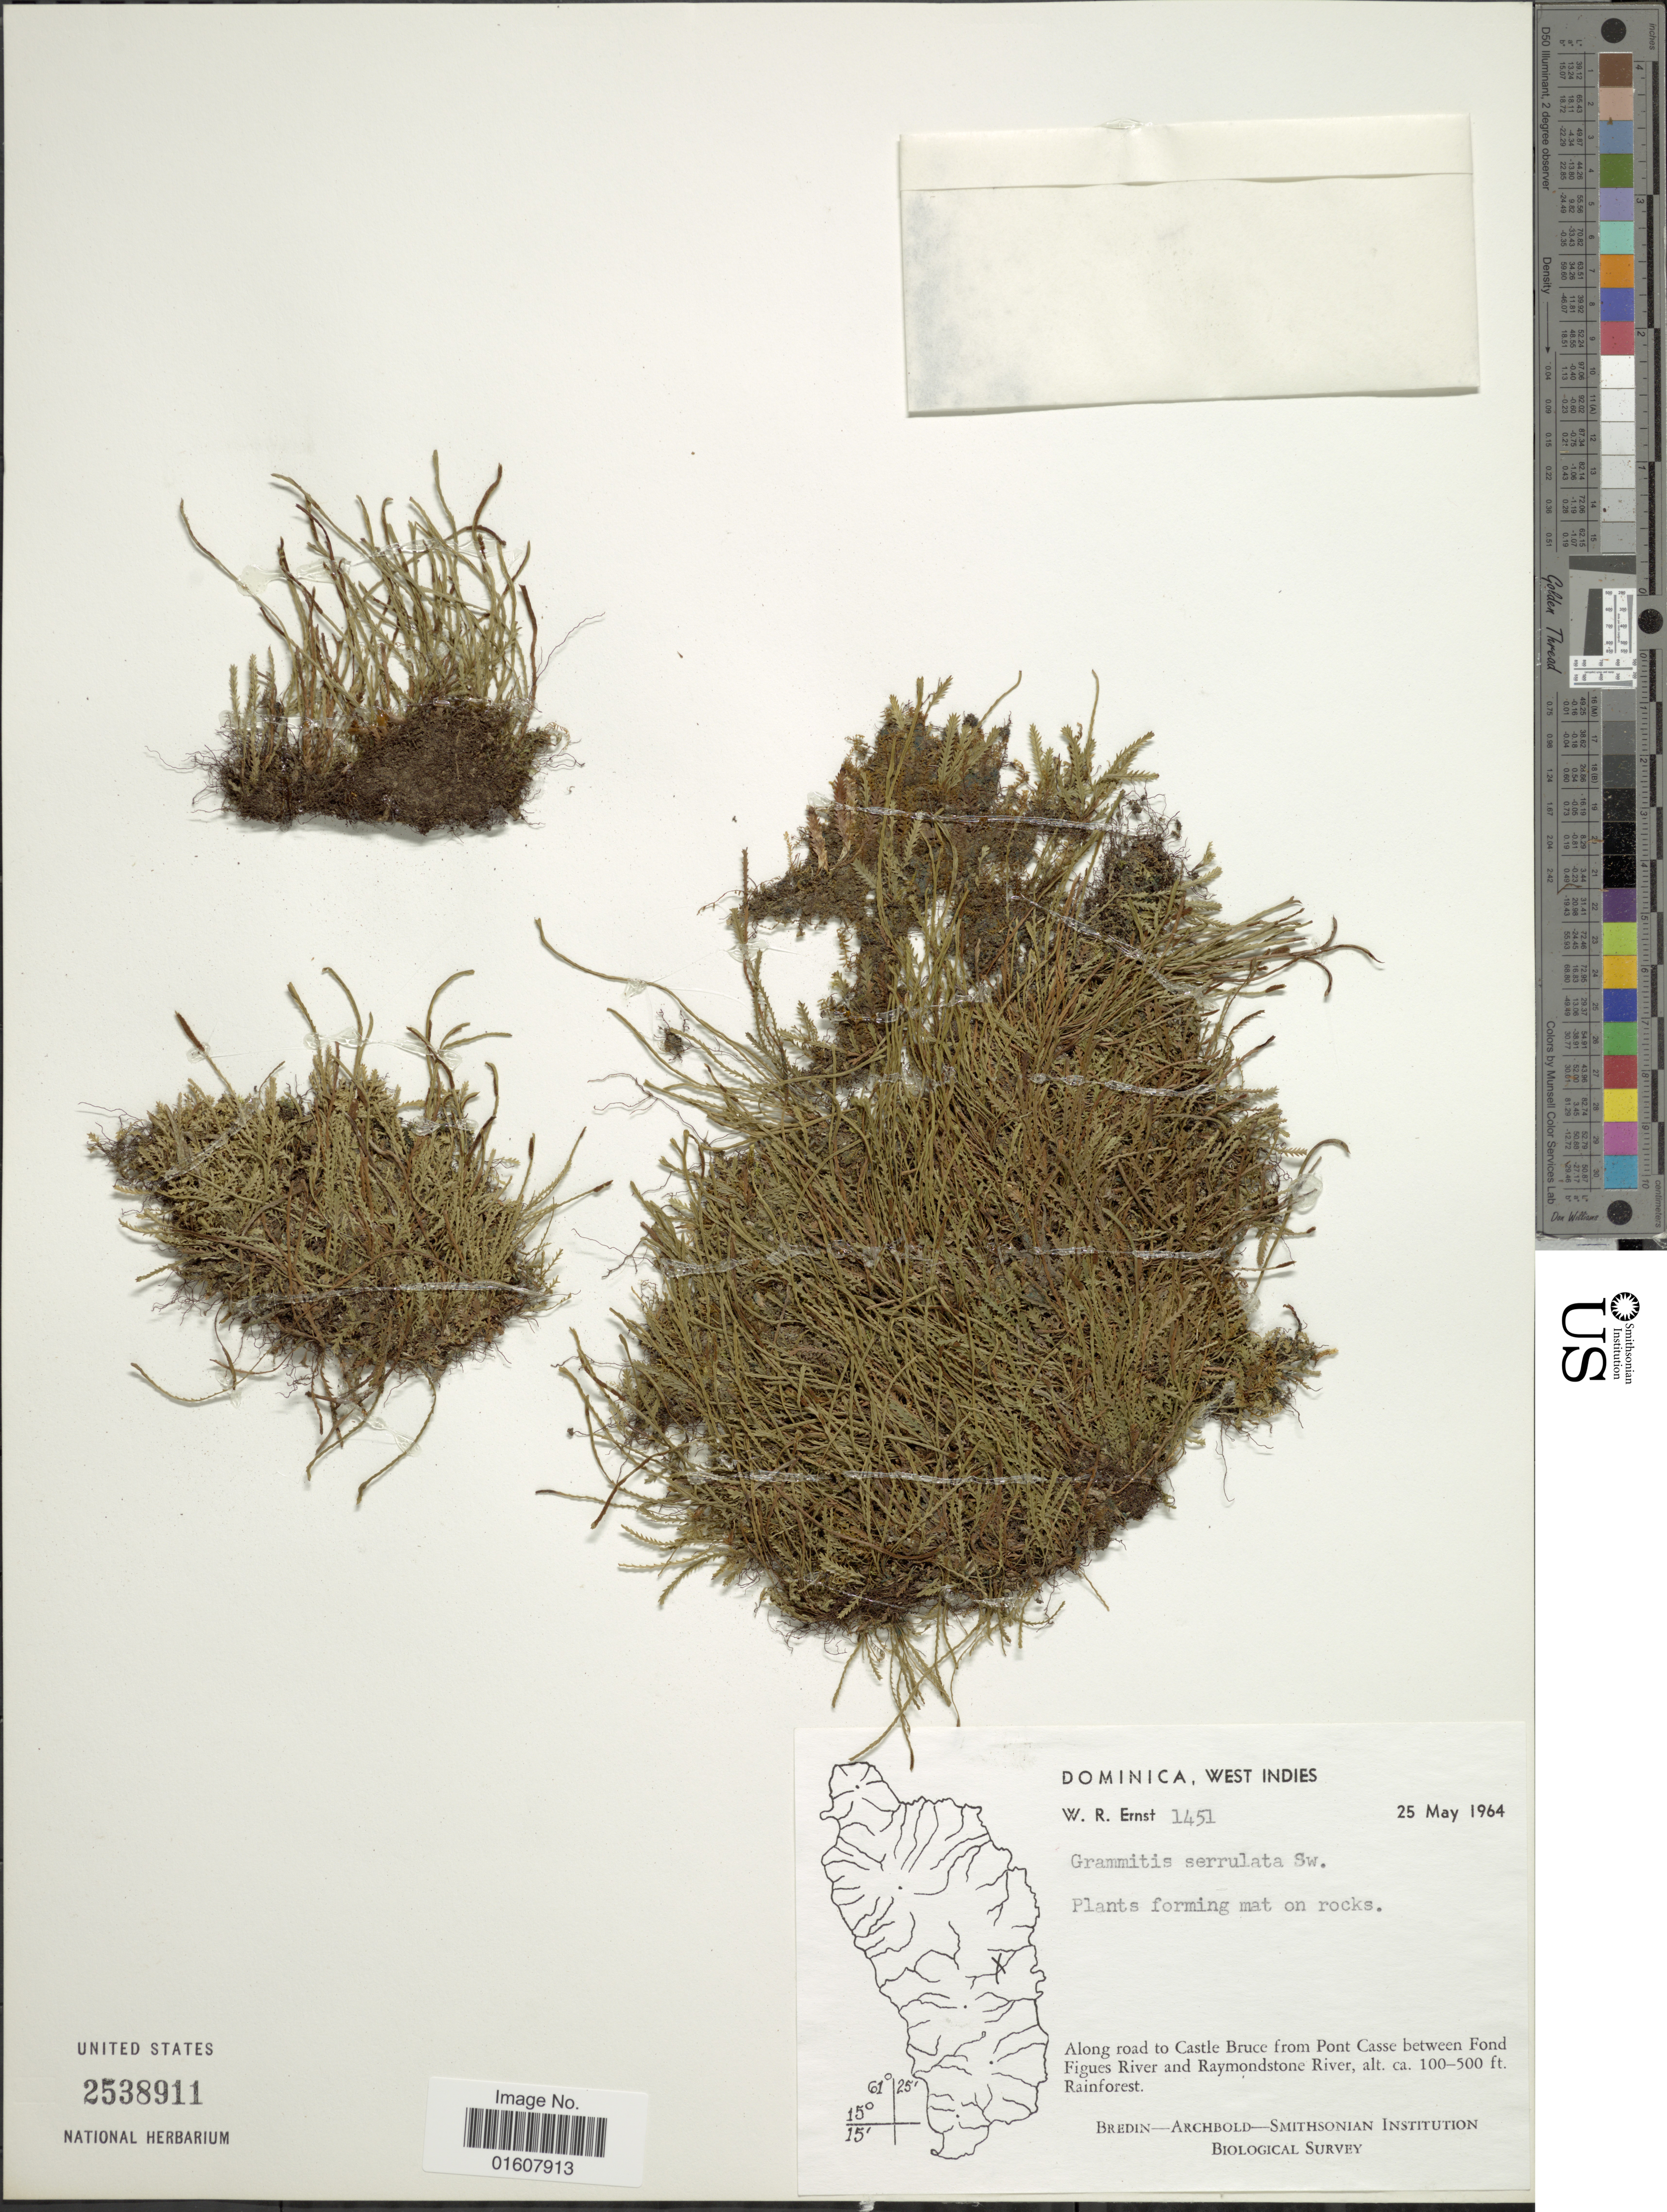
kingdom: Plantae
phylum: Tracheophyta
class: Polypodiopsida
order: Polypodiales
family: Polypodiaceae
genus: Cochlidium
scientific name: Cochlidium serrulatum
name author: (Sw.) L.E. Bishop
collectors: W. R. Ernst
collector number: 1451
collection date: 1964-05-25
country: Dominica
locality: Along road to Castle Bruce from Pont Casse between Fond Figues River and Raymondstone River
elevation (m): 30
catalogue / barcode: US 2538911